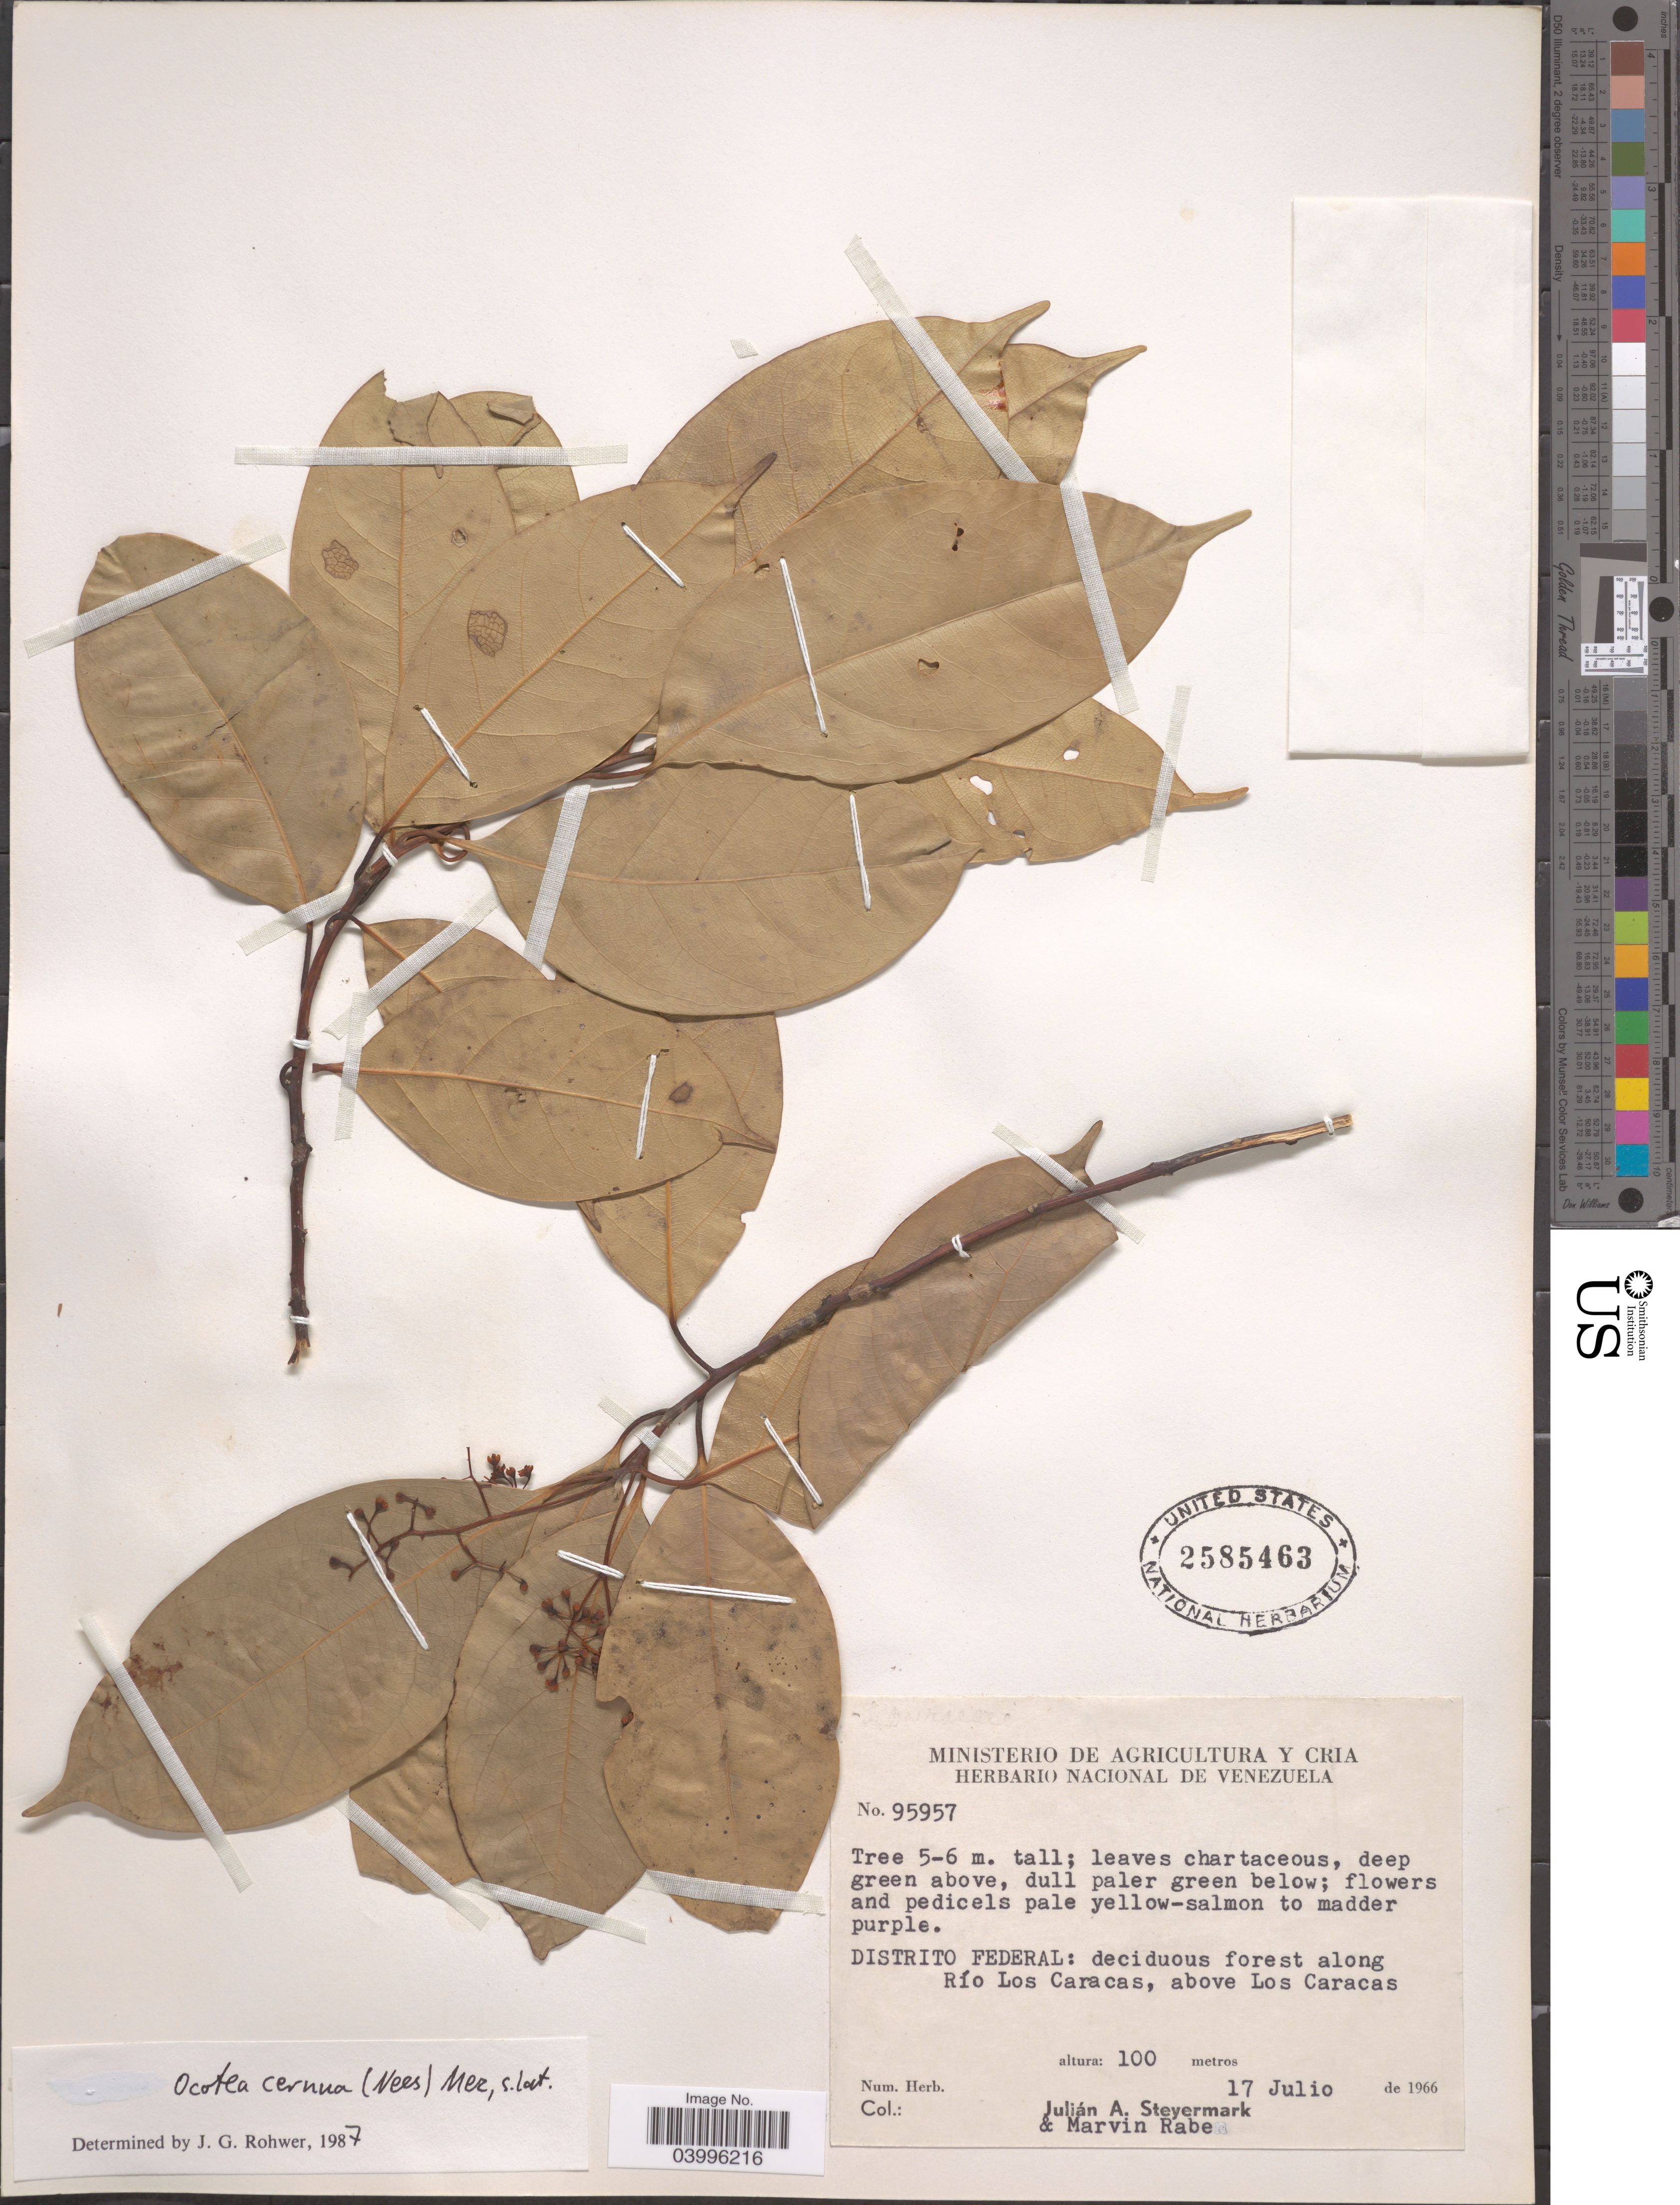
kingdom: Plantae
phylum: Tracheophyta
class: Magnoliopsida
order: Laurales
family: Lauraceae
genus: Ocotea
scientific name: Ocotea cernua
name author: (Nees) Mez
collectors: J. Steyermark & M. Rabe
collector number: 95957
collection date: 1966-07-17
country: Venezuela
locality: Distrito Federal: deciduous forest along Río Los Caracas, above Los Caracas.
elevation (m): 100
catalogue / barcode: US 2585463